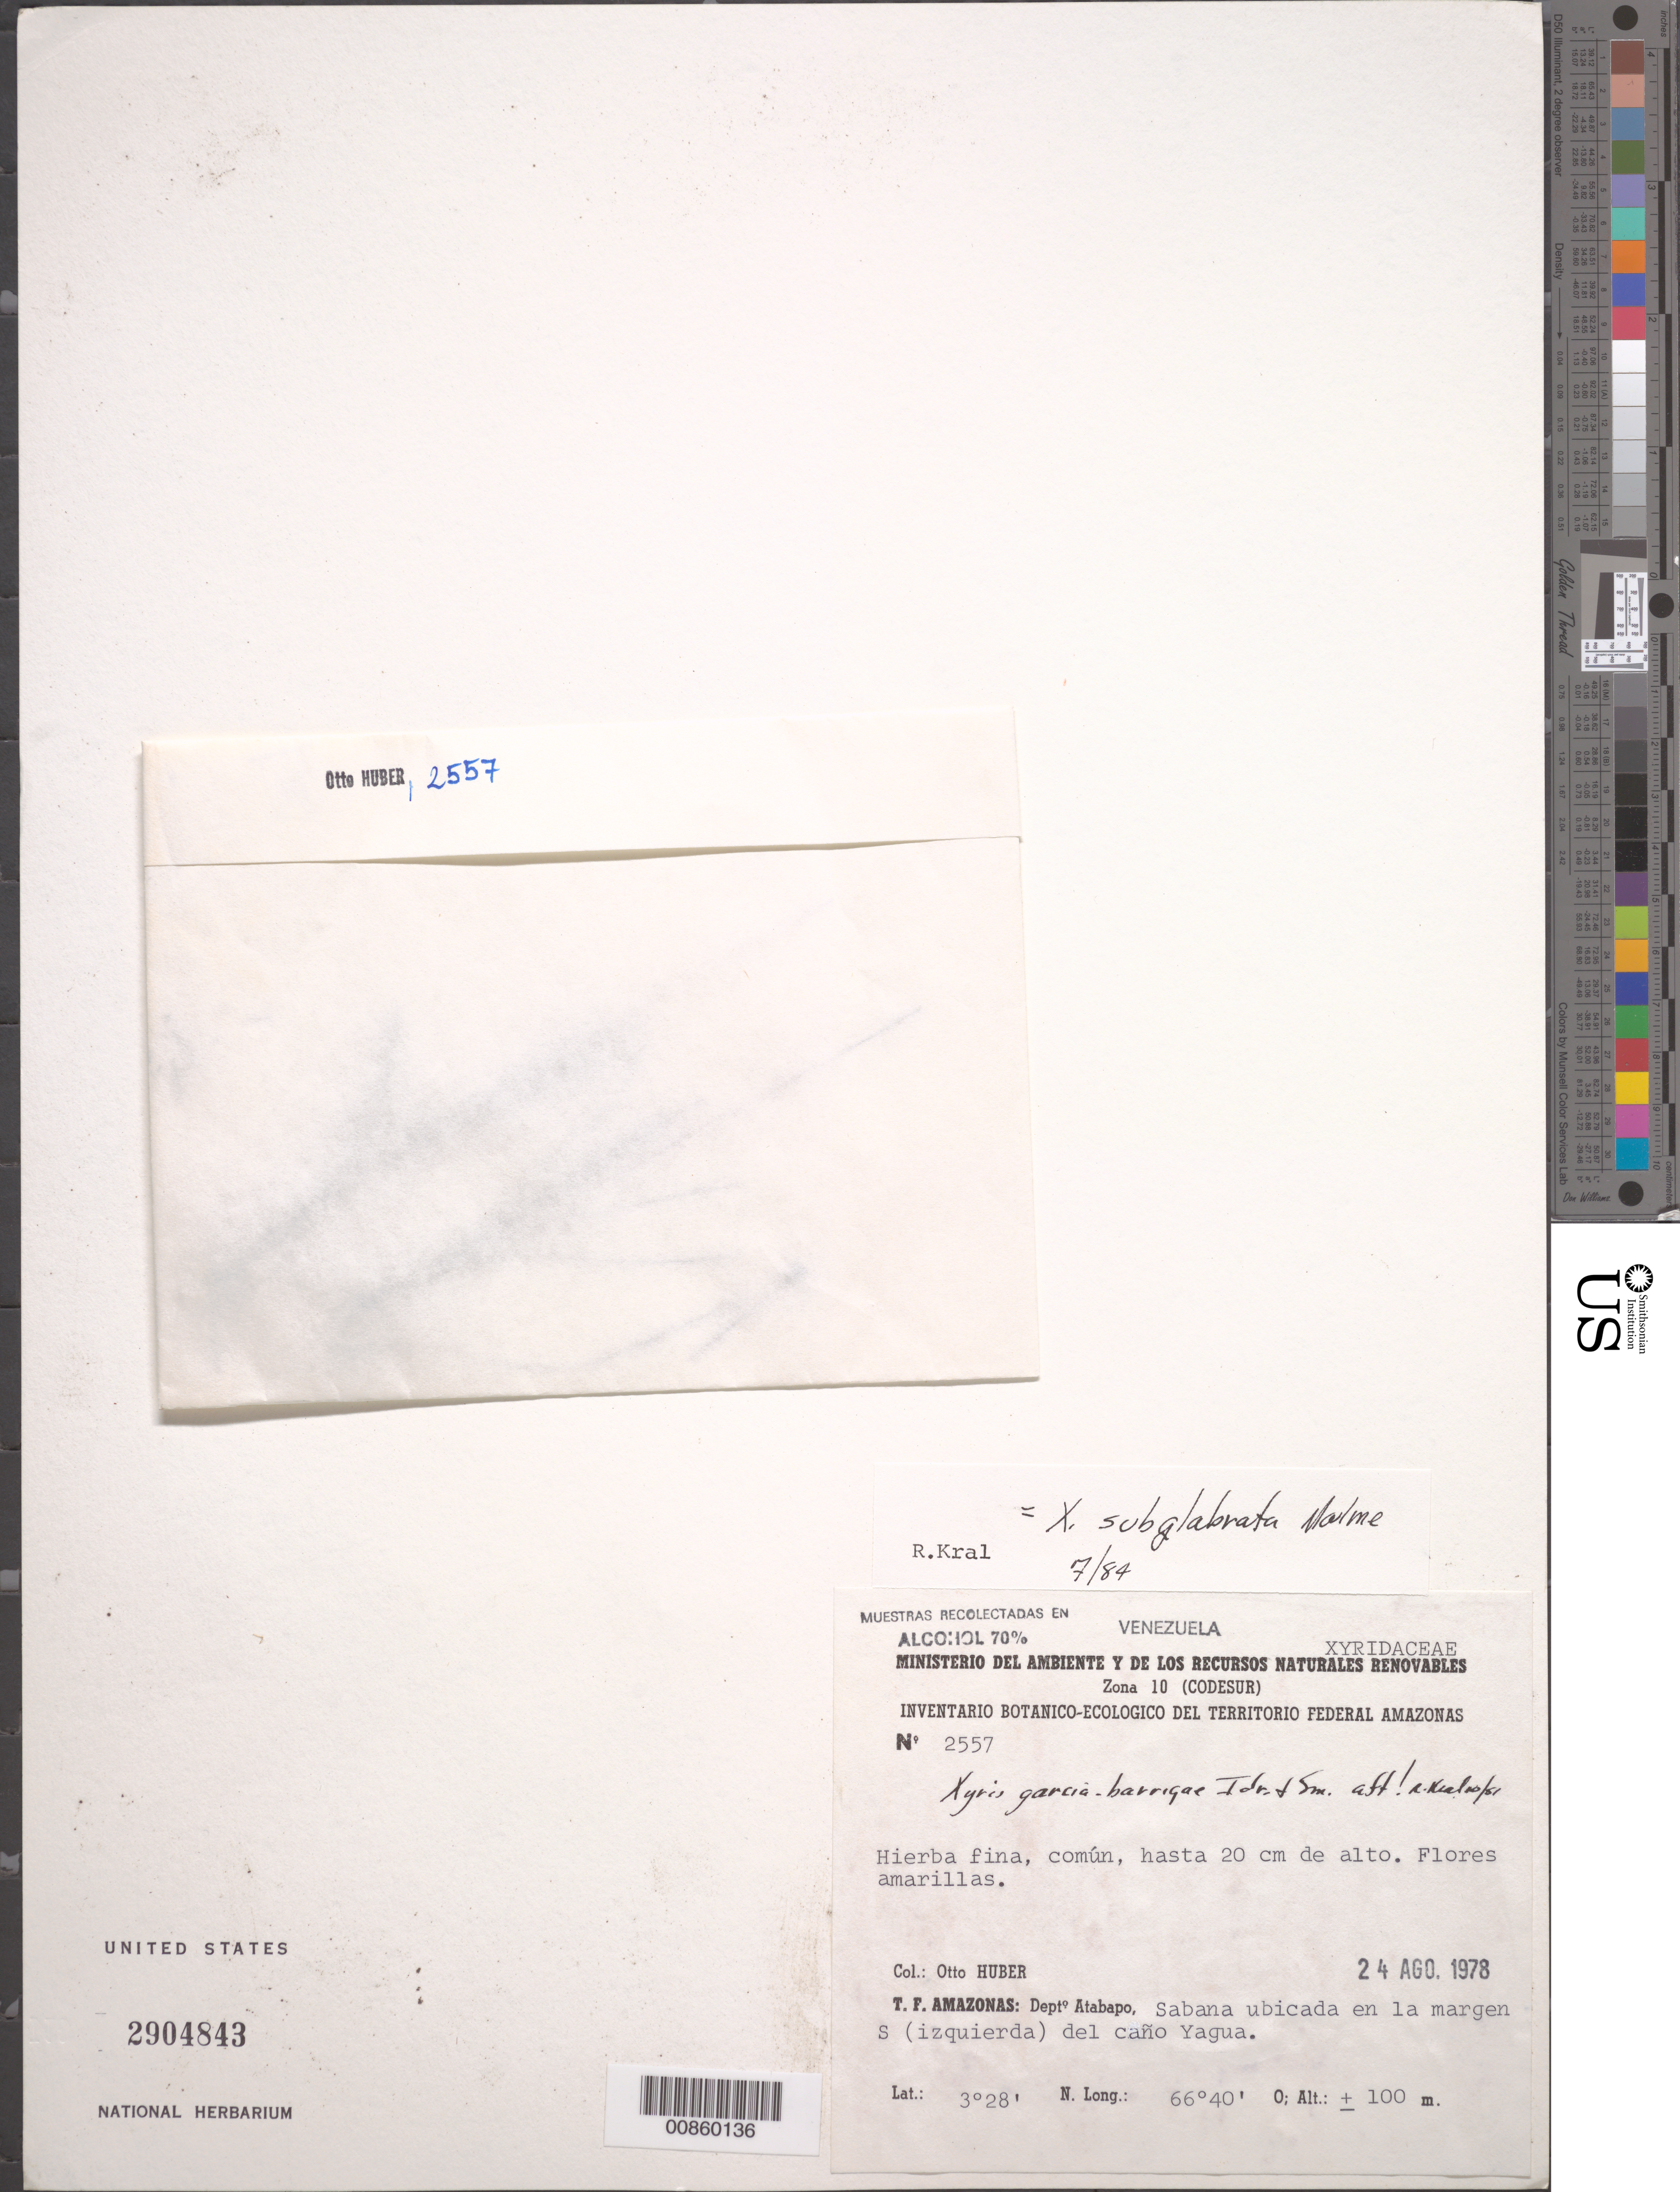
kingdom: Plantae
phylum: Tracheophyta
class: Liliopsida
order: Poales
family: Xyridaceae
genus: Xyris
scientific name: Xyris subglabrata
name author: Malme in Gleason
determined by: Kral, Robert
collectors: O. Huber & S. S. Tillett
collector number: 2557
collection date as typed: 24-Aug-78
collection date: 1978-08-24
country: Venezuela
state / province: Amazonas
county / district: Atabapo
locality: Caño Yagua, en la margen S (iziquierda)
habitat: Sabana ubicada en la margen del caño.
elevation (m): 100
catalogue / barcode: US 2904843